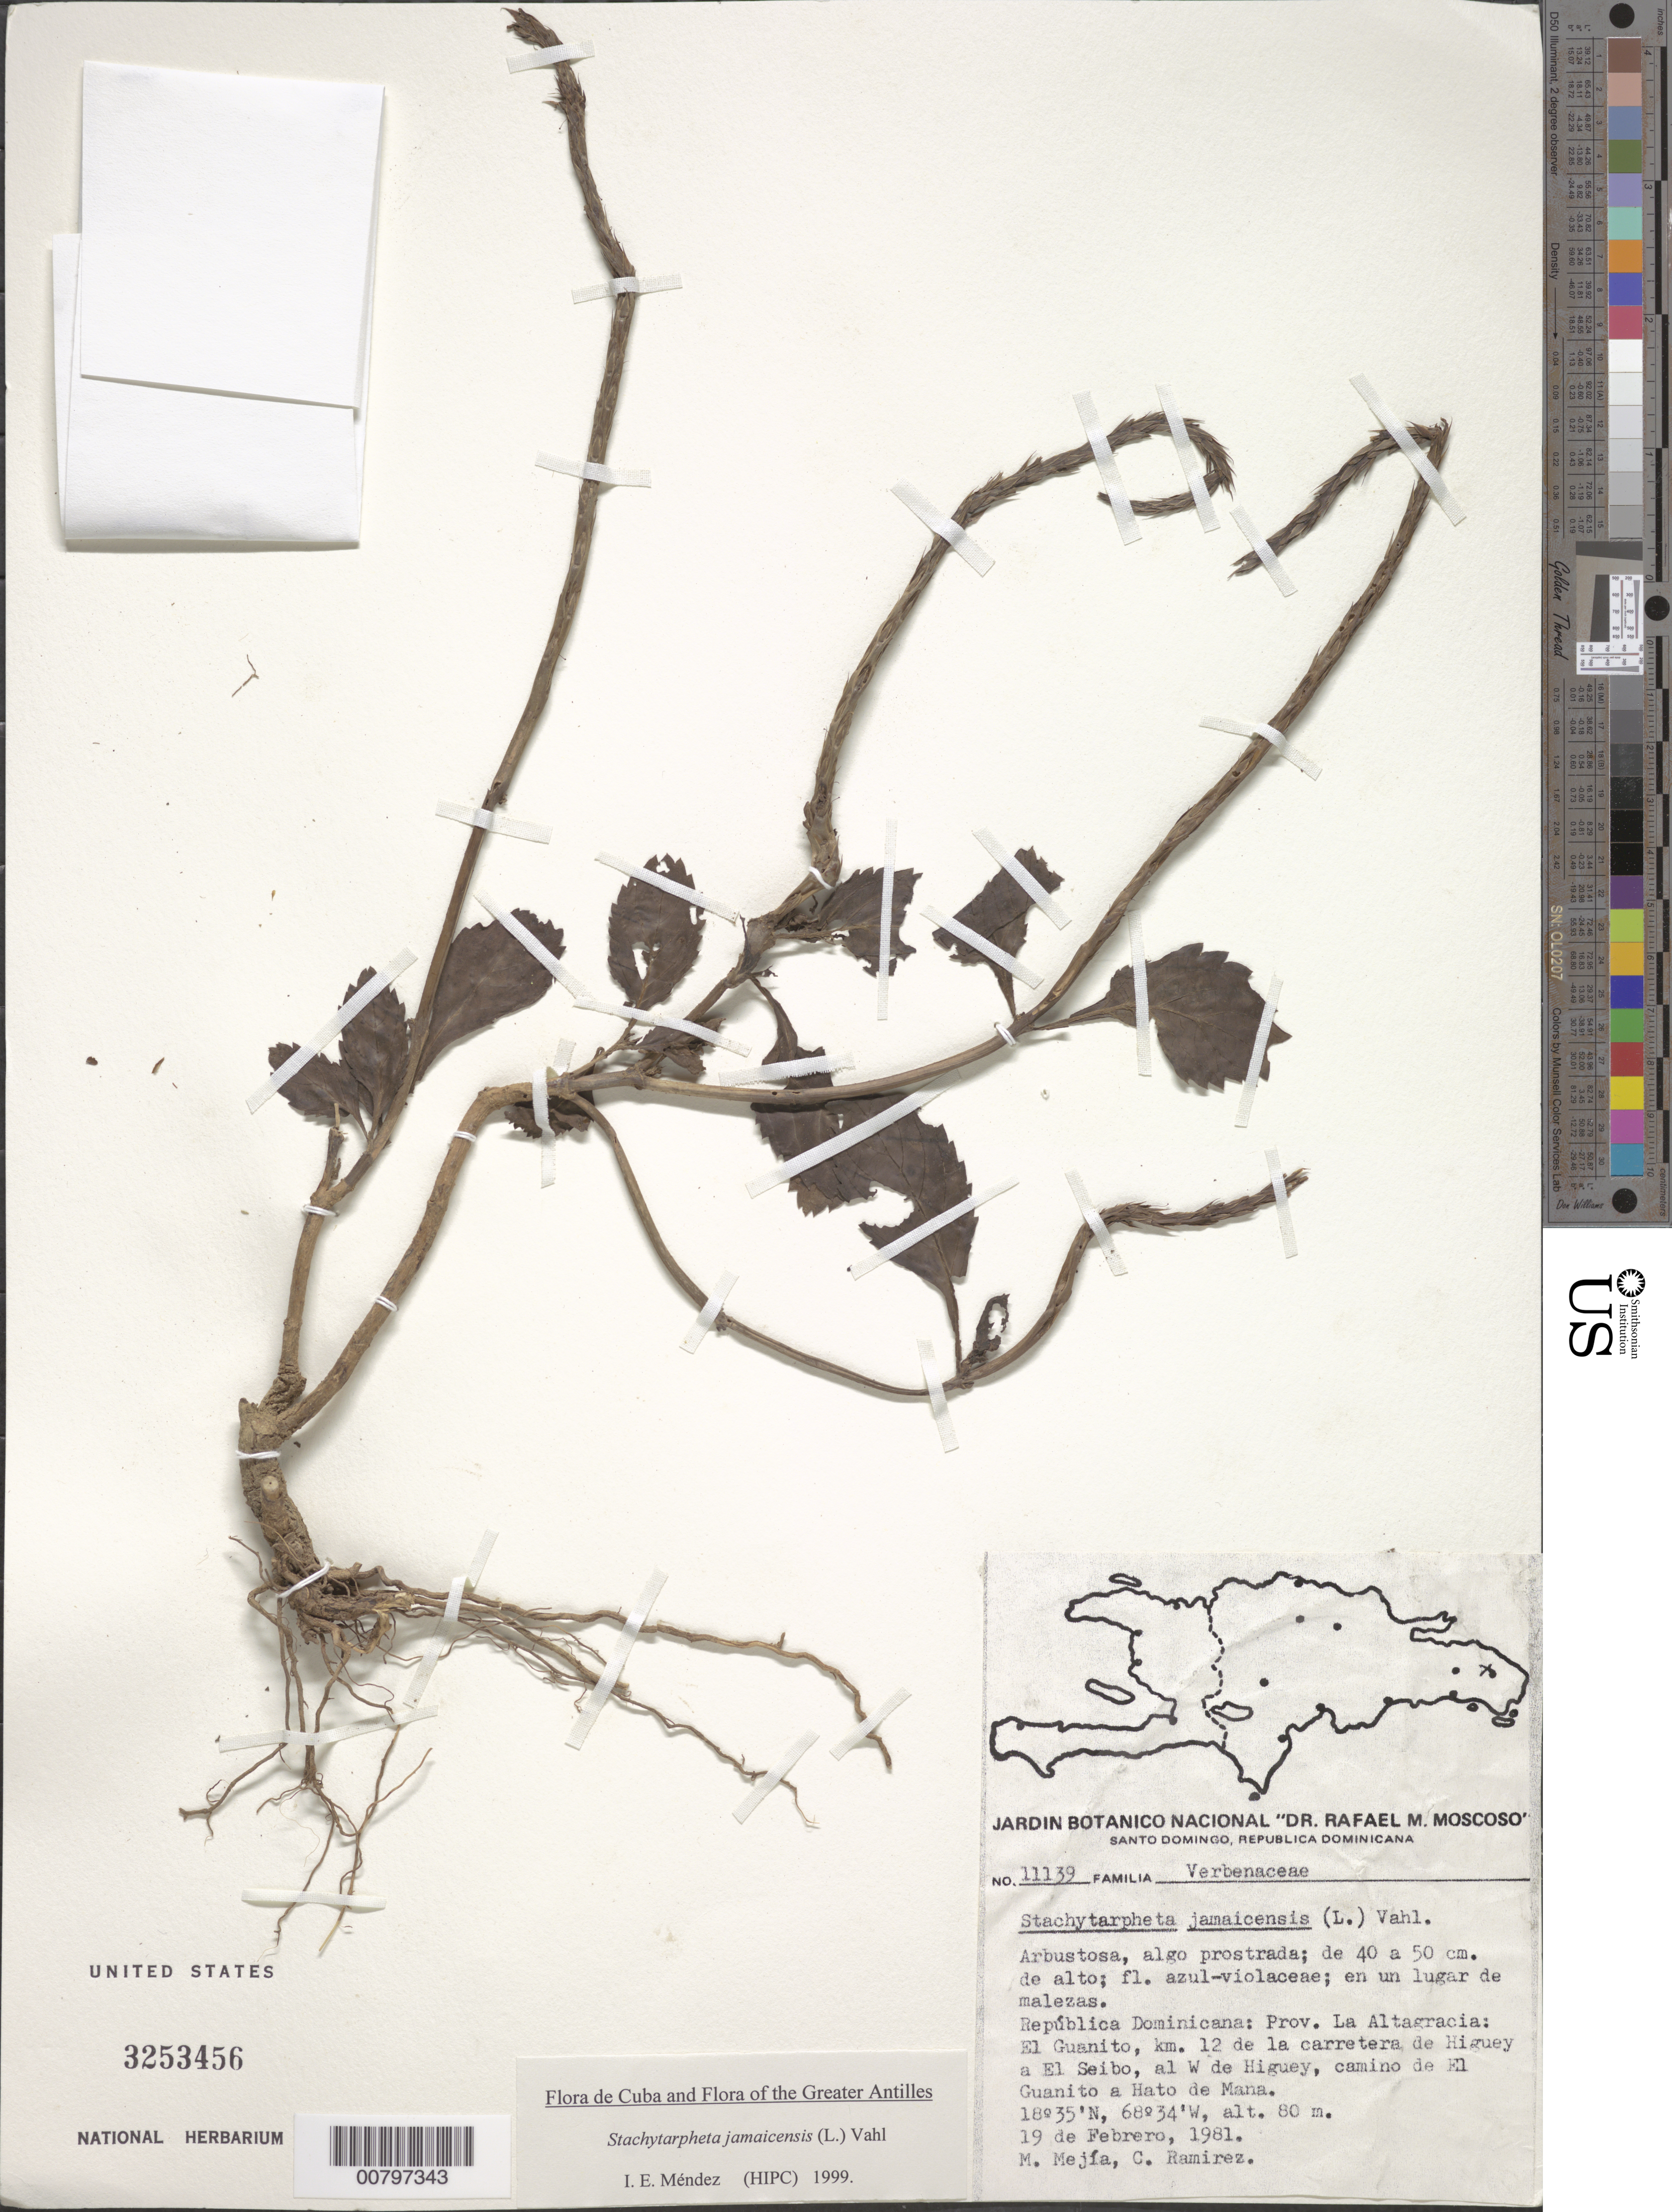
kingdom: Plantae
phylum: Tracheophyta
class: Magnoliopsida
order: Lamiales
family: Verbenaceae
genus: Stachytarpheta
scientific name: Stachytarpheta jamaicensis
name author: (L.) Vahl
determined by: Méndez, Isidro E., (HIPC)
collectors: M. Mejia & C. Ramirez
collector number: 11139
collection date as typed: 19 Feb 1981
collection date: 1981-02-19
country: Dominican Republic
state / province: La Altagracia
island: Hispaniola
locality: El Guanito, km. 12 on the Higuey-El Seibo highway, W of Higuey, the Guanito-Hato de Mana Road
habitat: In malezas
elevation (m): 80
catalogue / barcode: US 3253456